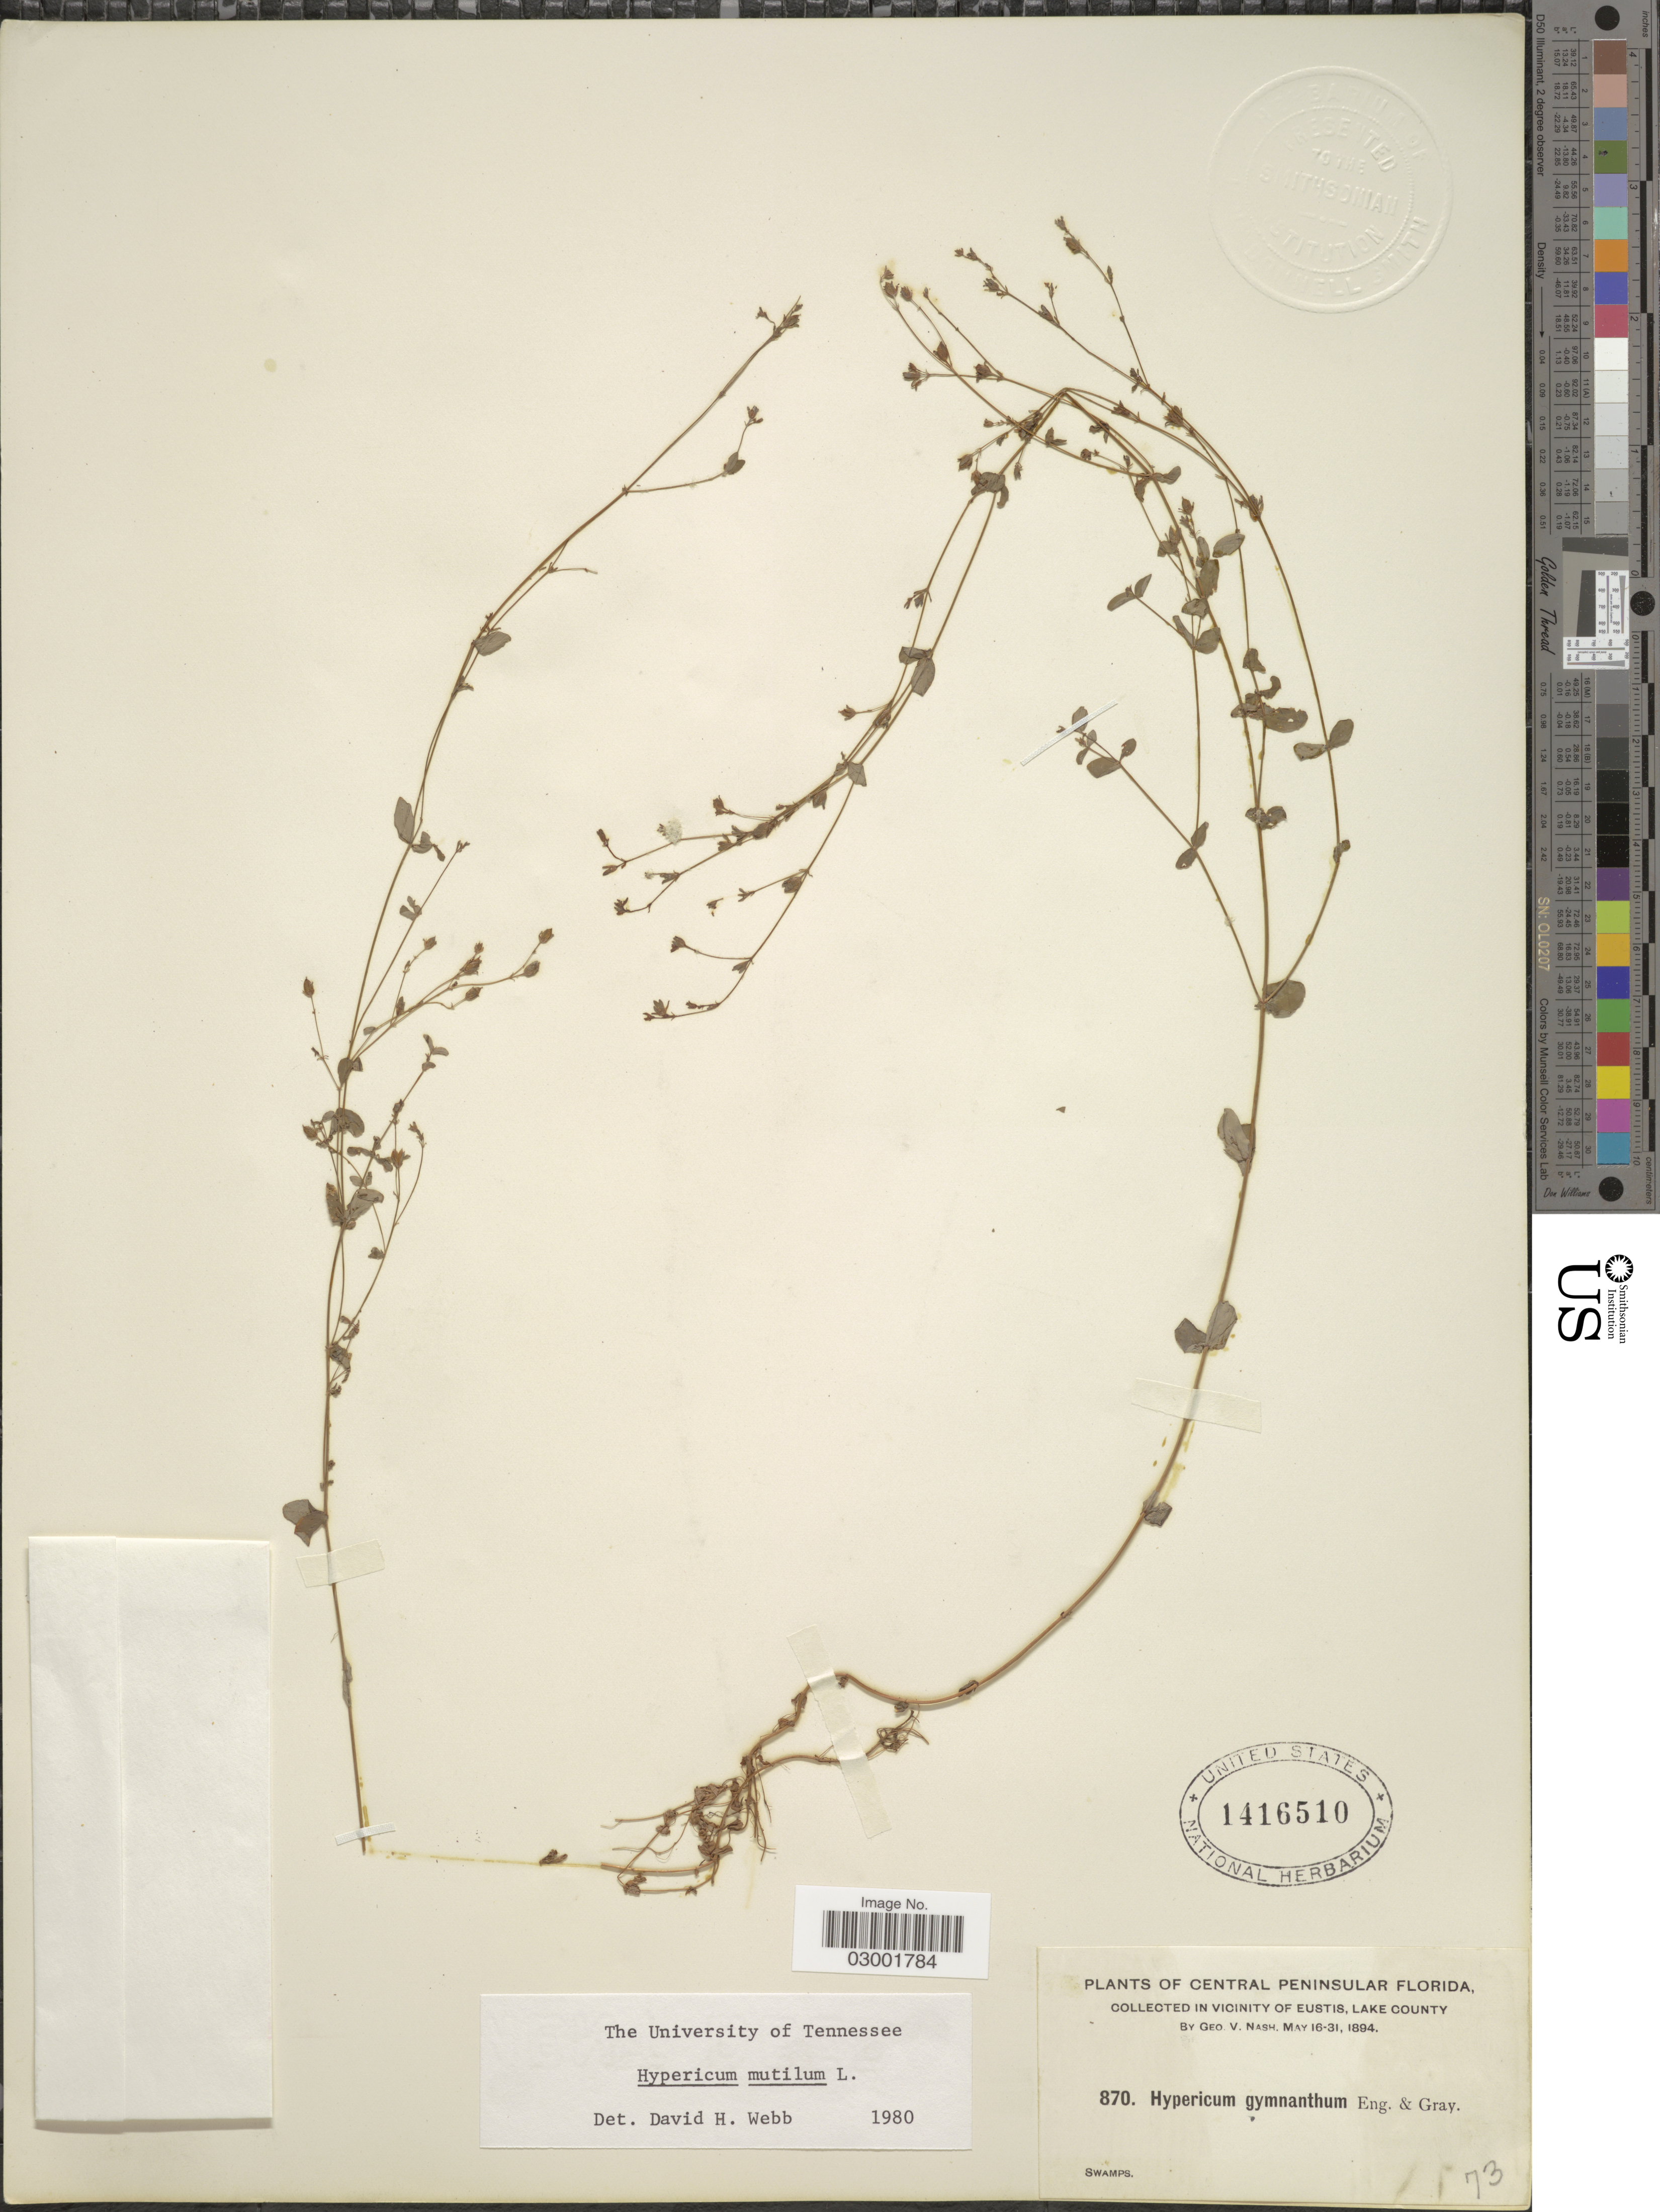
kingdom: Plantae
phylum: Tracheophyta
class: Magnoliopsida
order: Malpighiales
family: Hypericaceae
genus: Hypericum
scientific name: Hypericum mutilum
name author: L.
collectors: G. V. Nash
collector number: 870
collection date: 1894-05-16/1894-05-31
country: United States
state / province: Florida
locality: Central Peninsular Florida. In Vicinity of Eustis, Lake County. Swamps.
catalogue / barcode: US 1416510